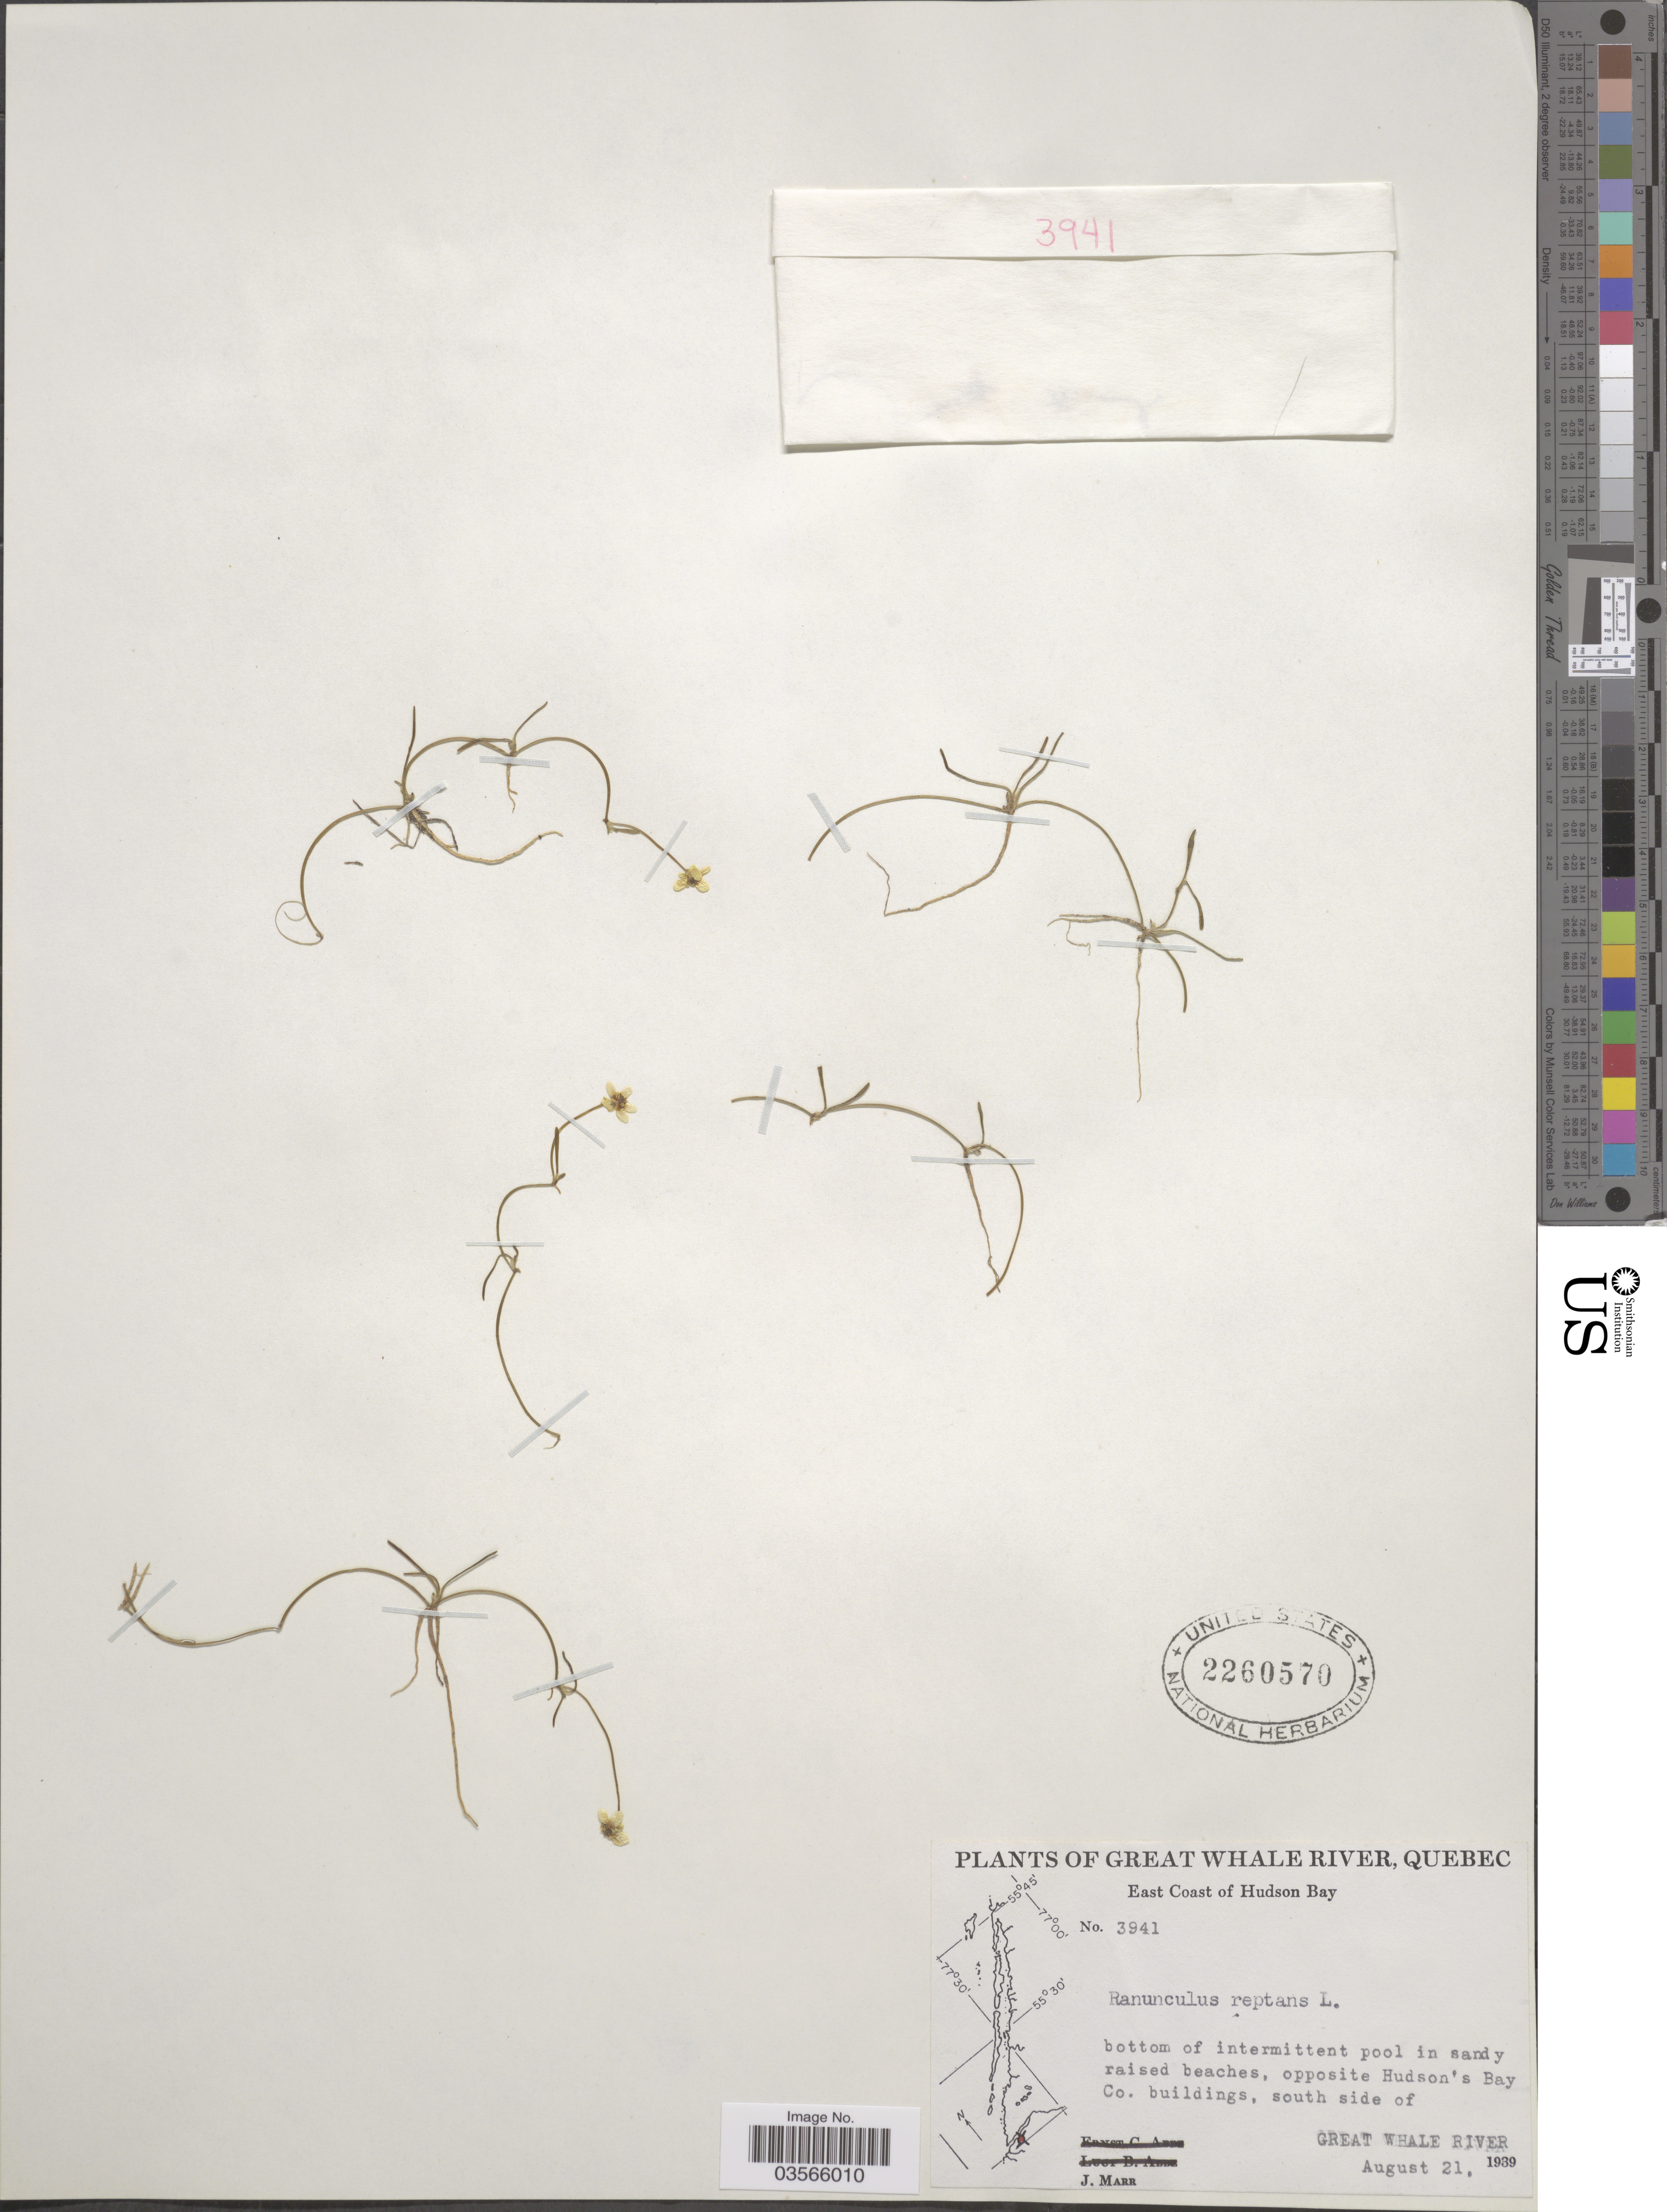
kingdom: Plantae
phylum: Tracheophyta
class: Magnoliopsida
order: Ranunculales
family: Ranunculaceae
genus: Ranunculus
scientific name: Ranunculus flammula var. filiformis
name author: (Michx.) Hook.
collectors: J. Marr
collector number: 3941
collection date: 1939-08-21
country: Canada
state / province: Quebec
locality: Great Whale River. Opposite Hudson's Bay Co. buildings, south side of Great Whale River.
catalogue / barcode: US 2260570